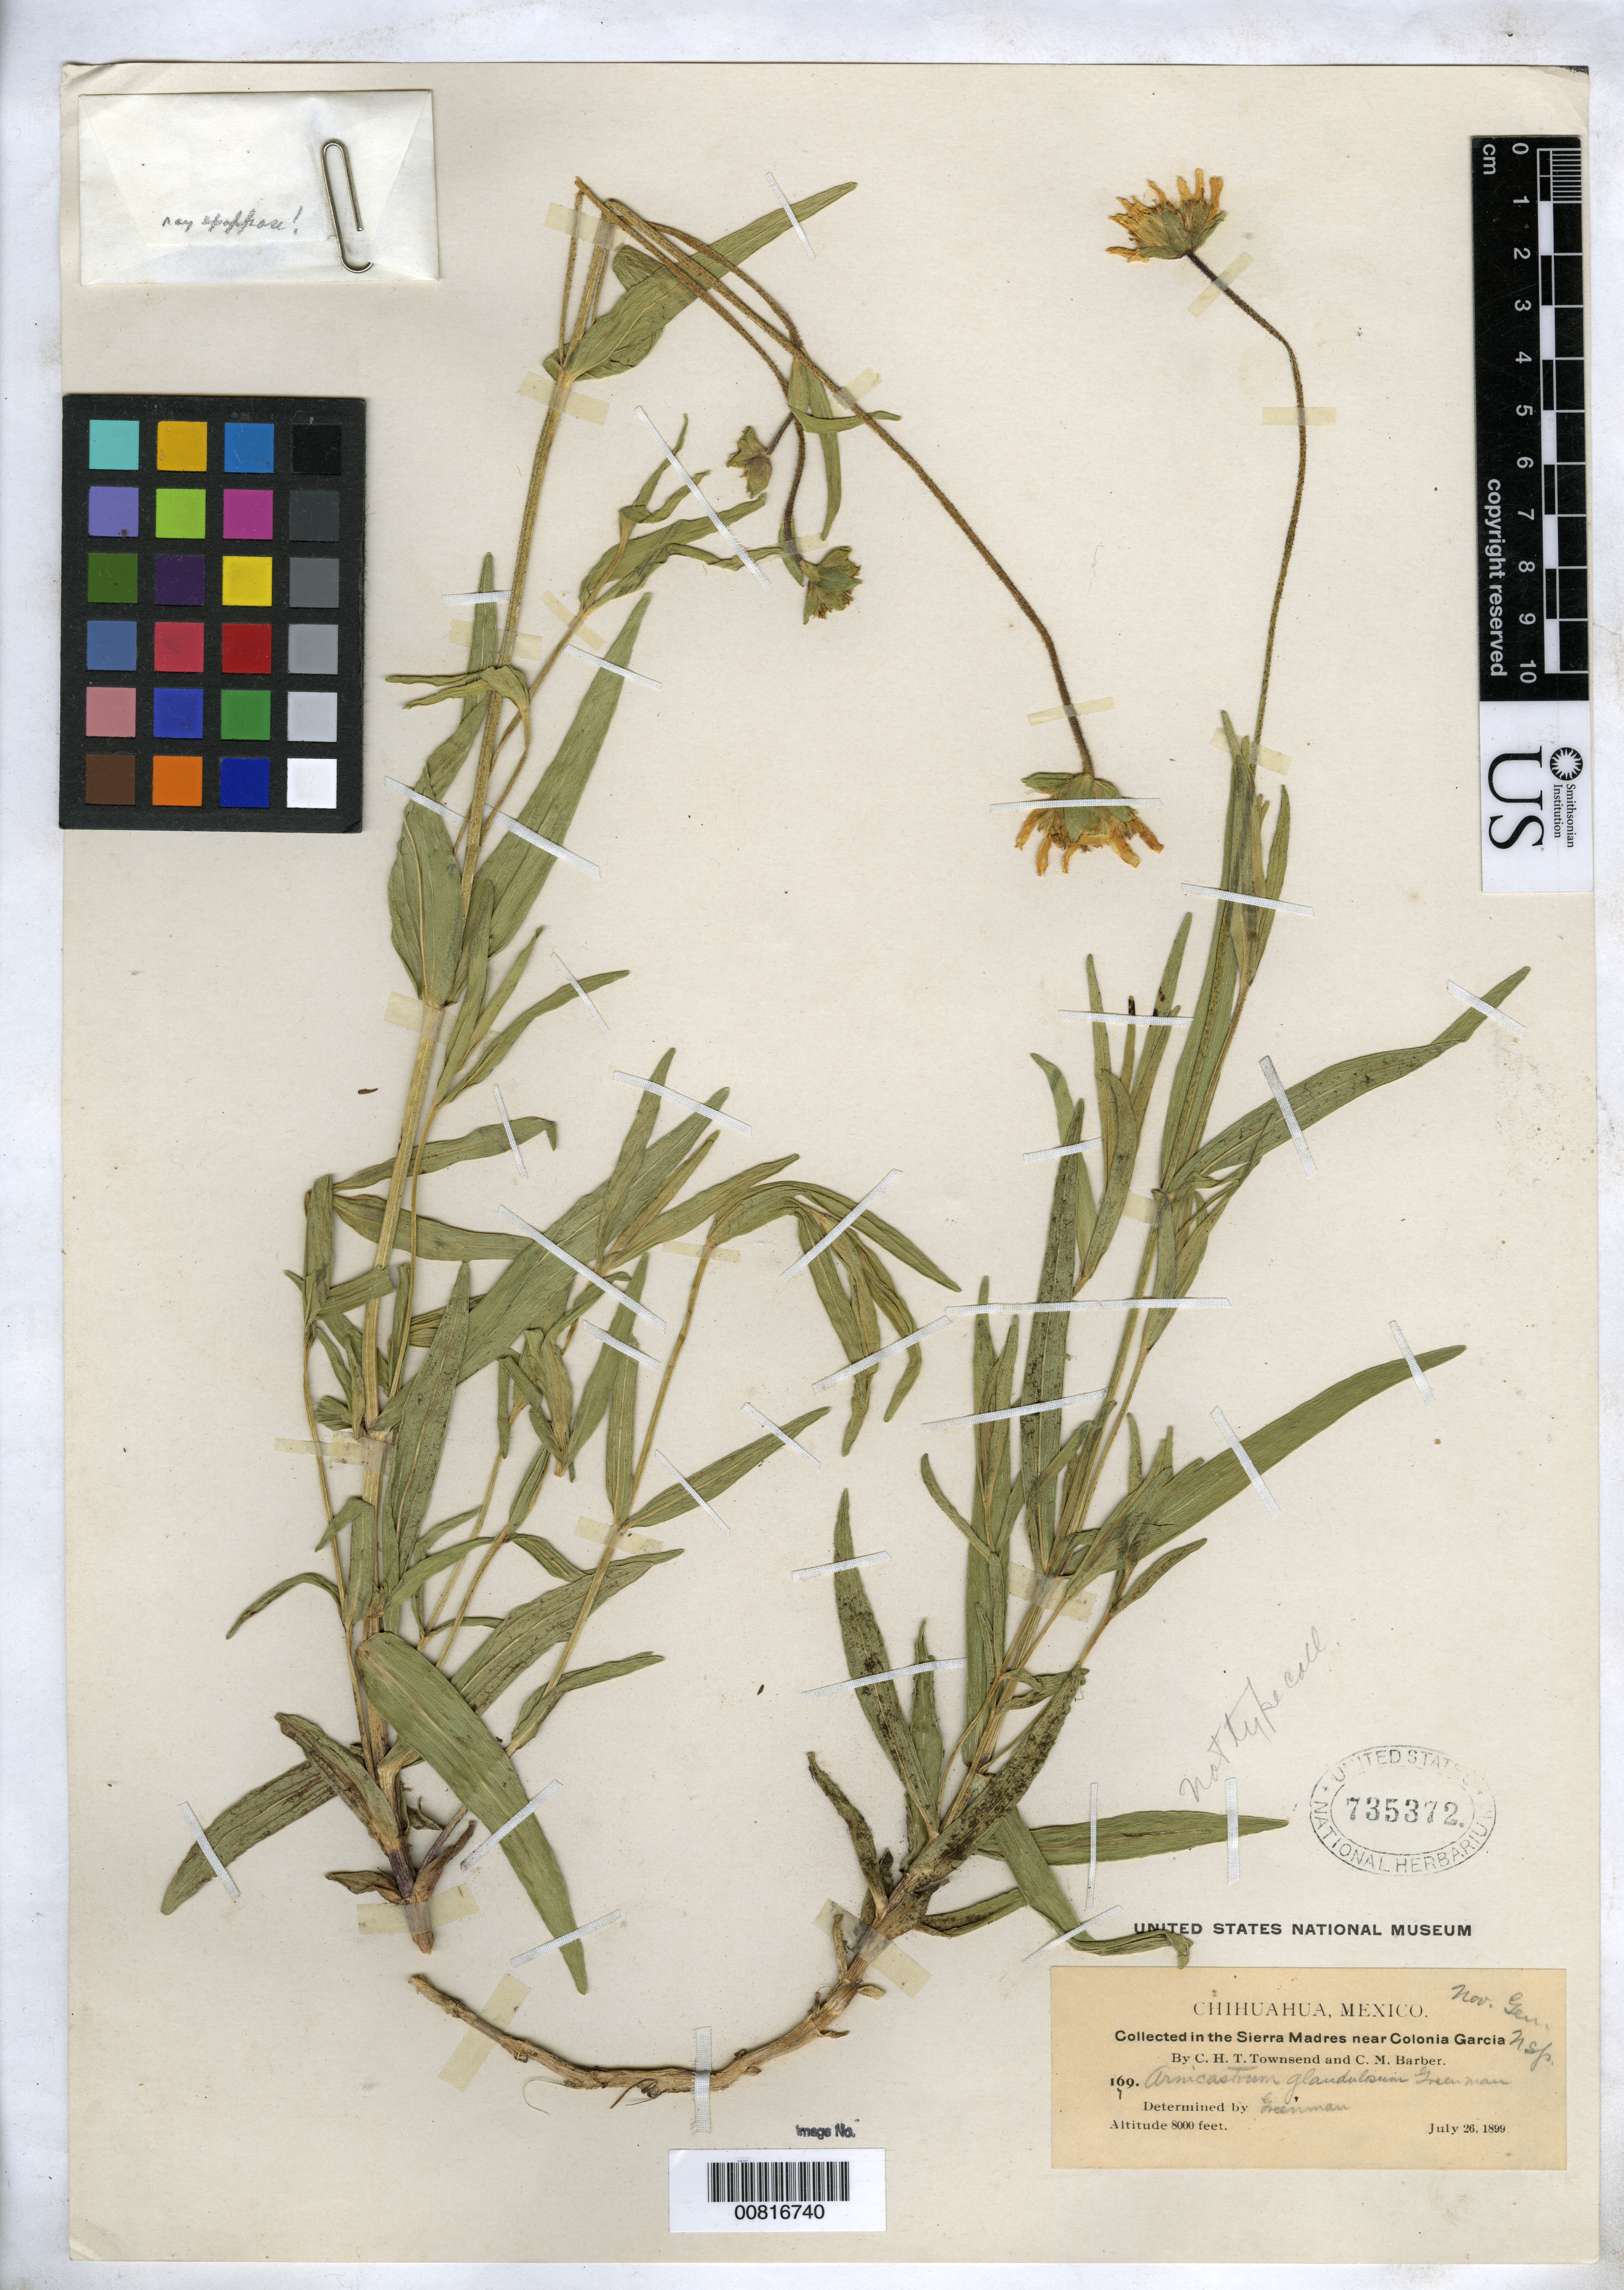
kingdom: Plantae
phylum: Tracheophyta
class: Magnoliopsida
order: Asterales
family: Asteraceae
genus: Arnicastrum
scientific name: Arnicastrum glandulosum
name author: Greenm.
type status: Syntype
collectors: C. H. T. Townsend & C. Barber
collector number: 169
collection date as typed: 26 Jul 1899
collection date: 1899-07-26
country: Mexico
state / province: Chihuahua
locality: Sierra Madre near Colonia García, .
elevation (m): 2438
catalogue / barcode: US 735372